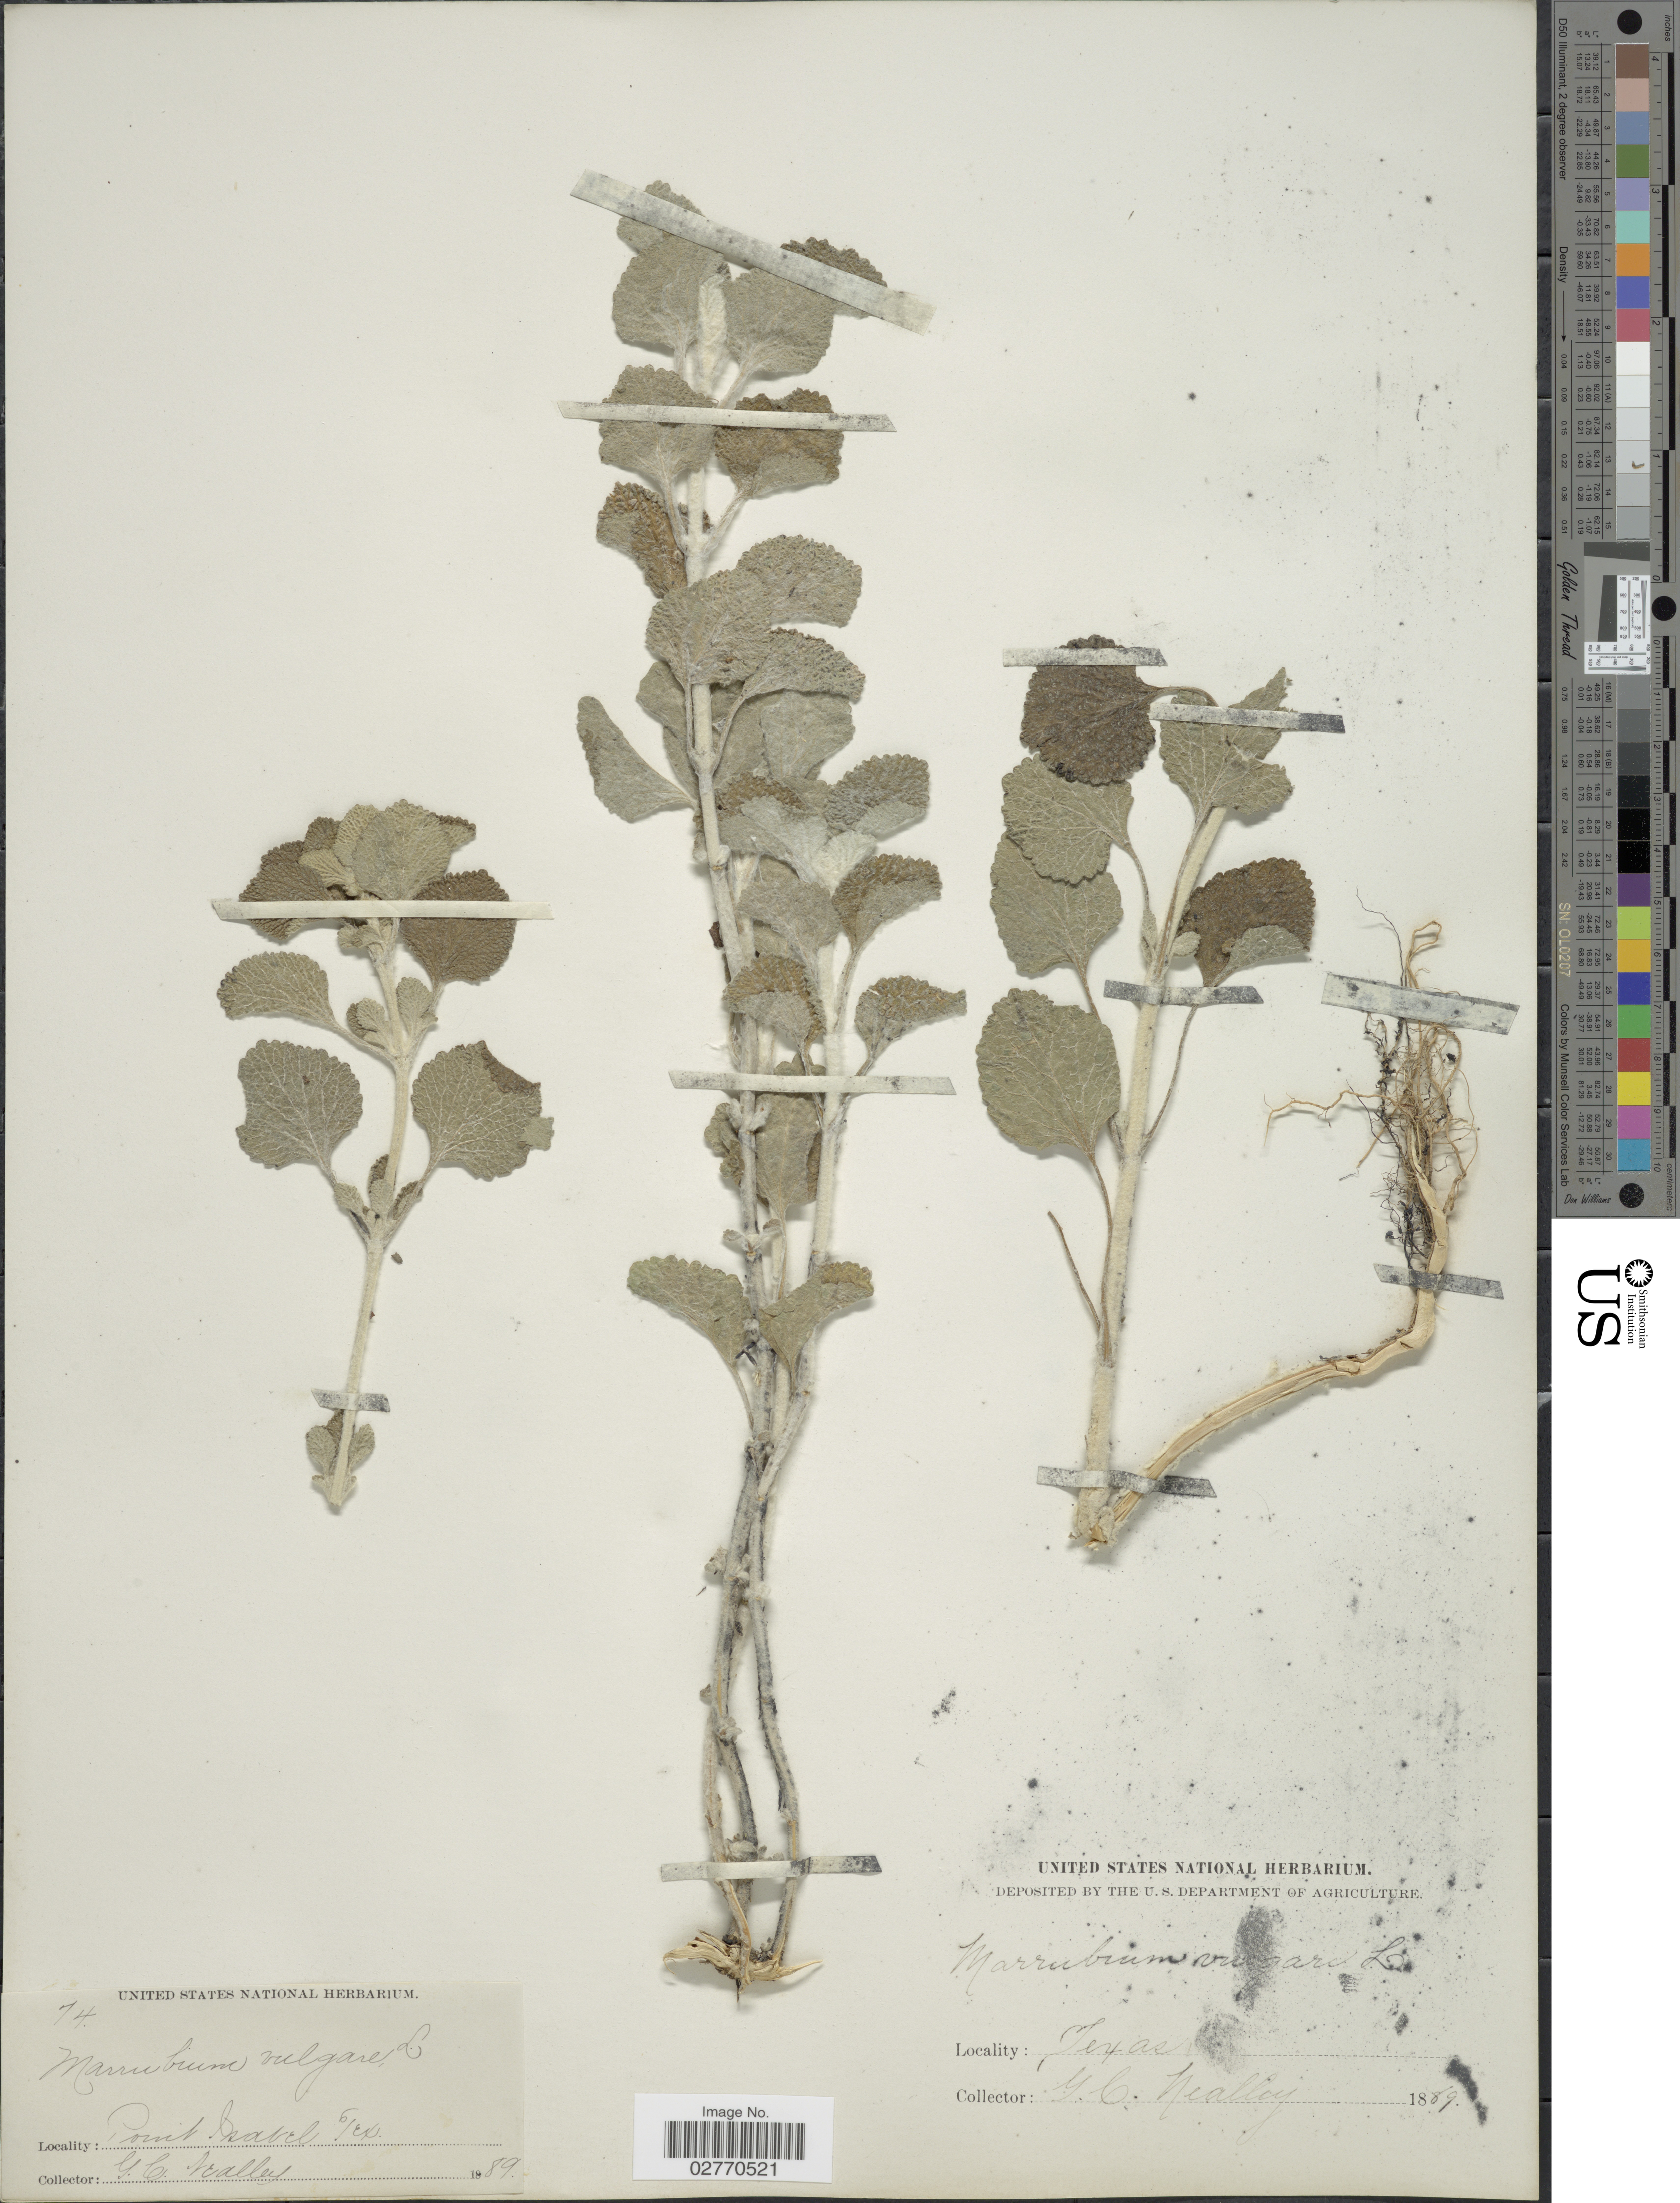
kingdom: Plantae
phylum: Tracheophyta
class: Magnoliopsida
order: Lamiales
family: Lamiaceae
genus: Marrubium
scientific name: Marrubium vulgare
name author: L.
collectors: G. C. Nealley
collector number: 74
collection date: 1889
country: United States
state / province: Texas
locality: Point Isabel, Tex.